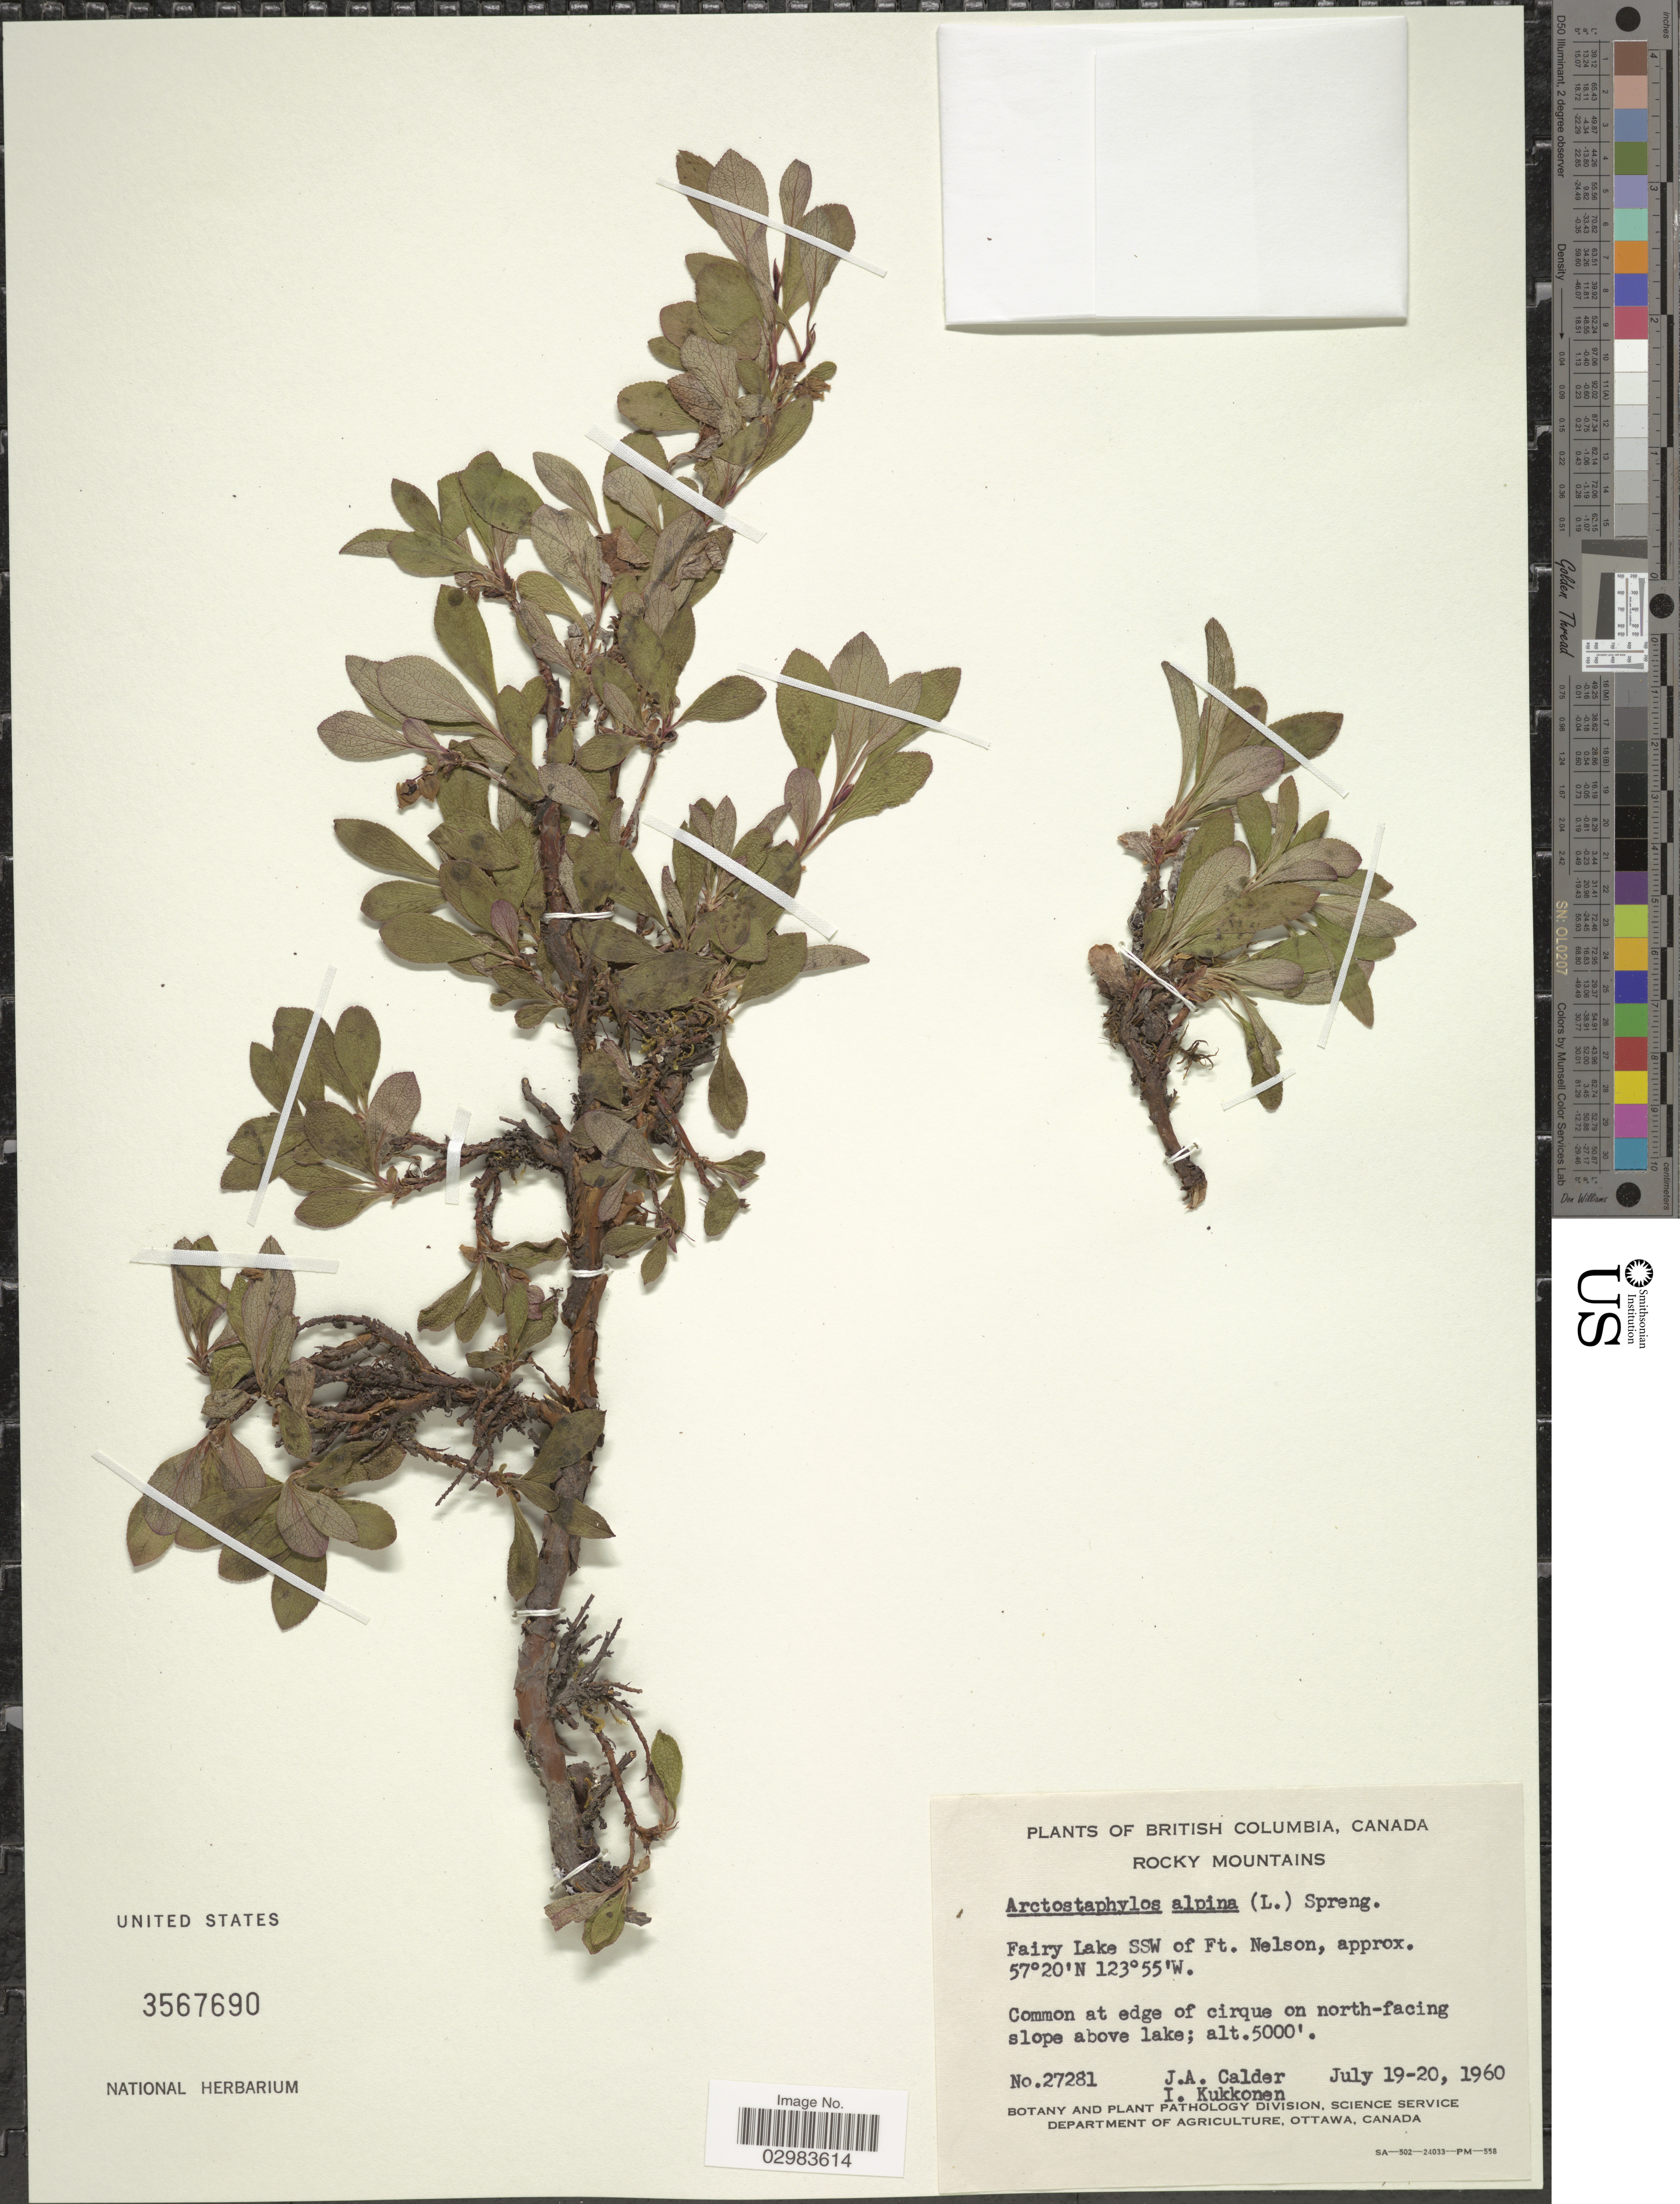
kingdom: Plantae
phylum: Tracheophyta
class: Magnoliopsida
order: Ericales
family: Ericaceae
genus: Arctostaphylos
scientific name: Arctostaphylos alpina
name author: (L.) Spreng.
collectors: J. A. Calder & I. Kukkonen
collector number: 27281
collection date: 1960-07-19/1960-07-20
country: Canada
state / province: British Columbia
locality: British Columbia, Canada, Rocky Mountains, Fairy Lake SSW of Ft. Nelson, Common at edge of cirque on north-facing slope above lake.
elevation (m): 1524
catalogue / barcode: US 3567690